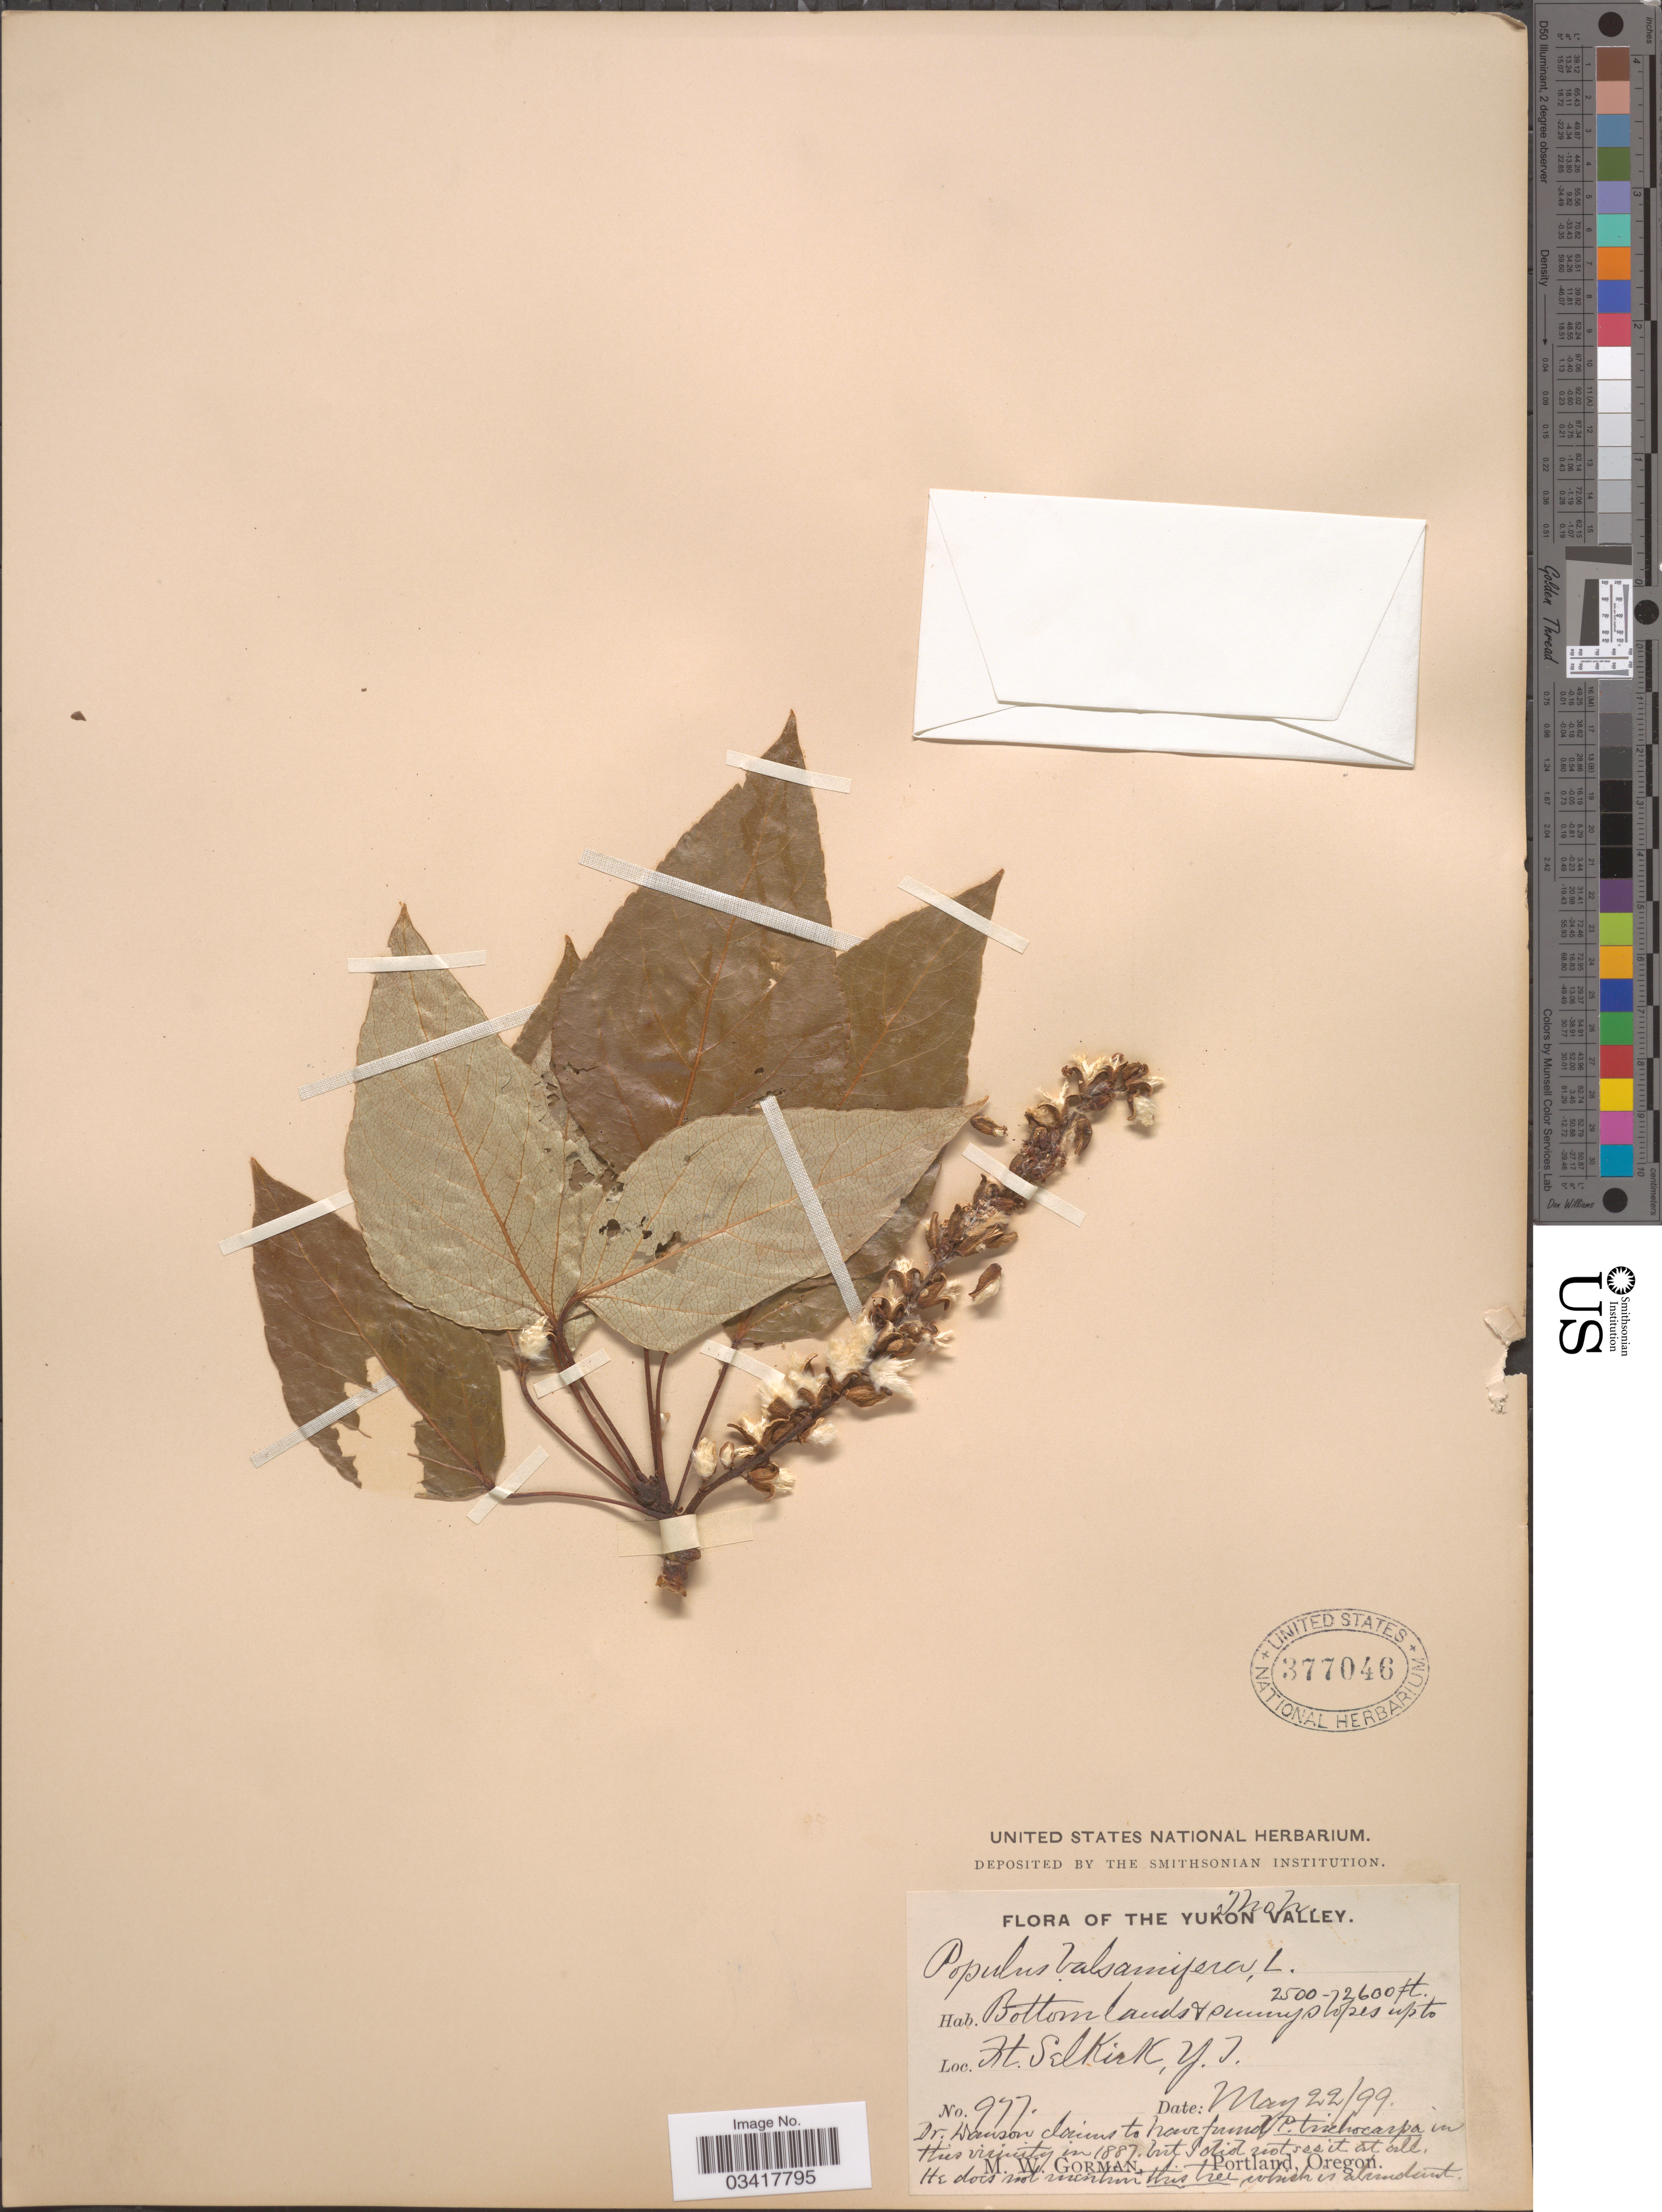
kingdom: Plantae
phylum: Tracheophyta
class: Magnoliopsida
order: Malpighiales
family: Salicaceae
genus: Populus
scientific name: Populus balsamifera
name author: L.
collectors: M. W. Gorman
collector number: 977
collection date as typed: Transcribed d/m/y: 22/5/99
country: Canada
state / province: Yukon Territory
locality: Yukon Valley. Ft. Selkirk. Y.T.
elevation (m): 762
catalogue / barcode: US 377046